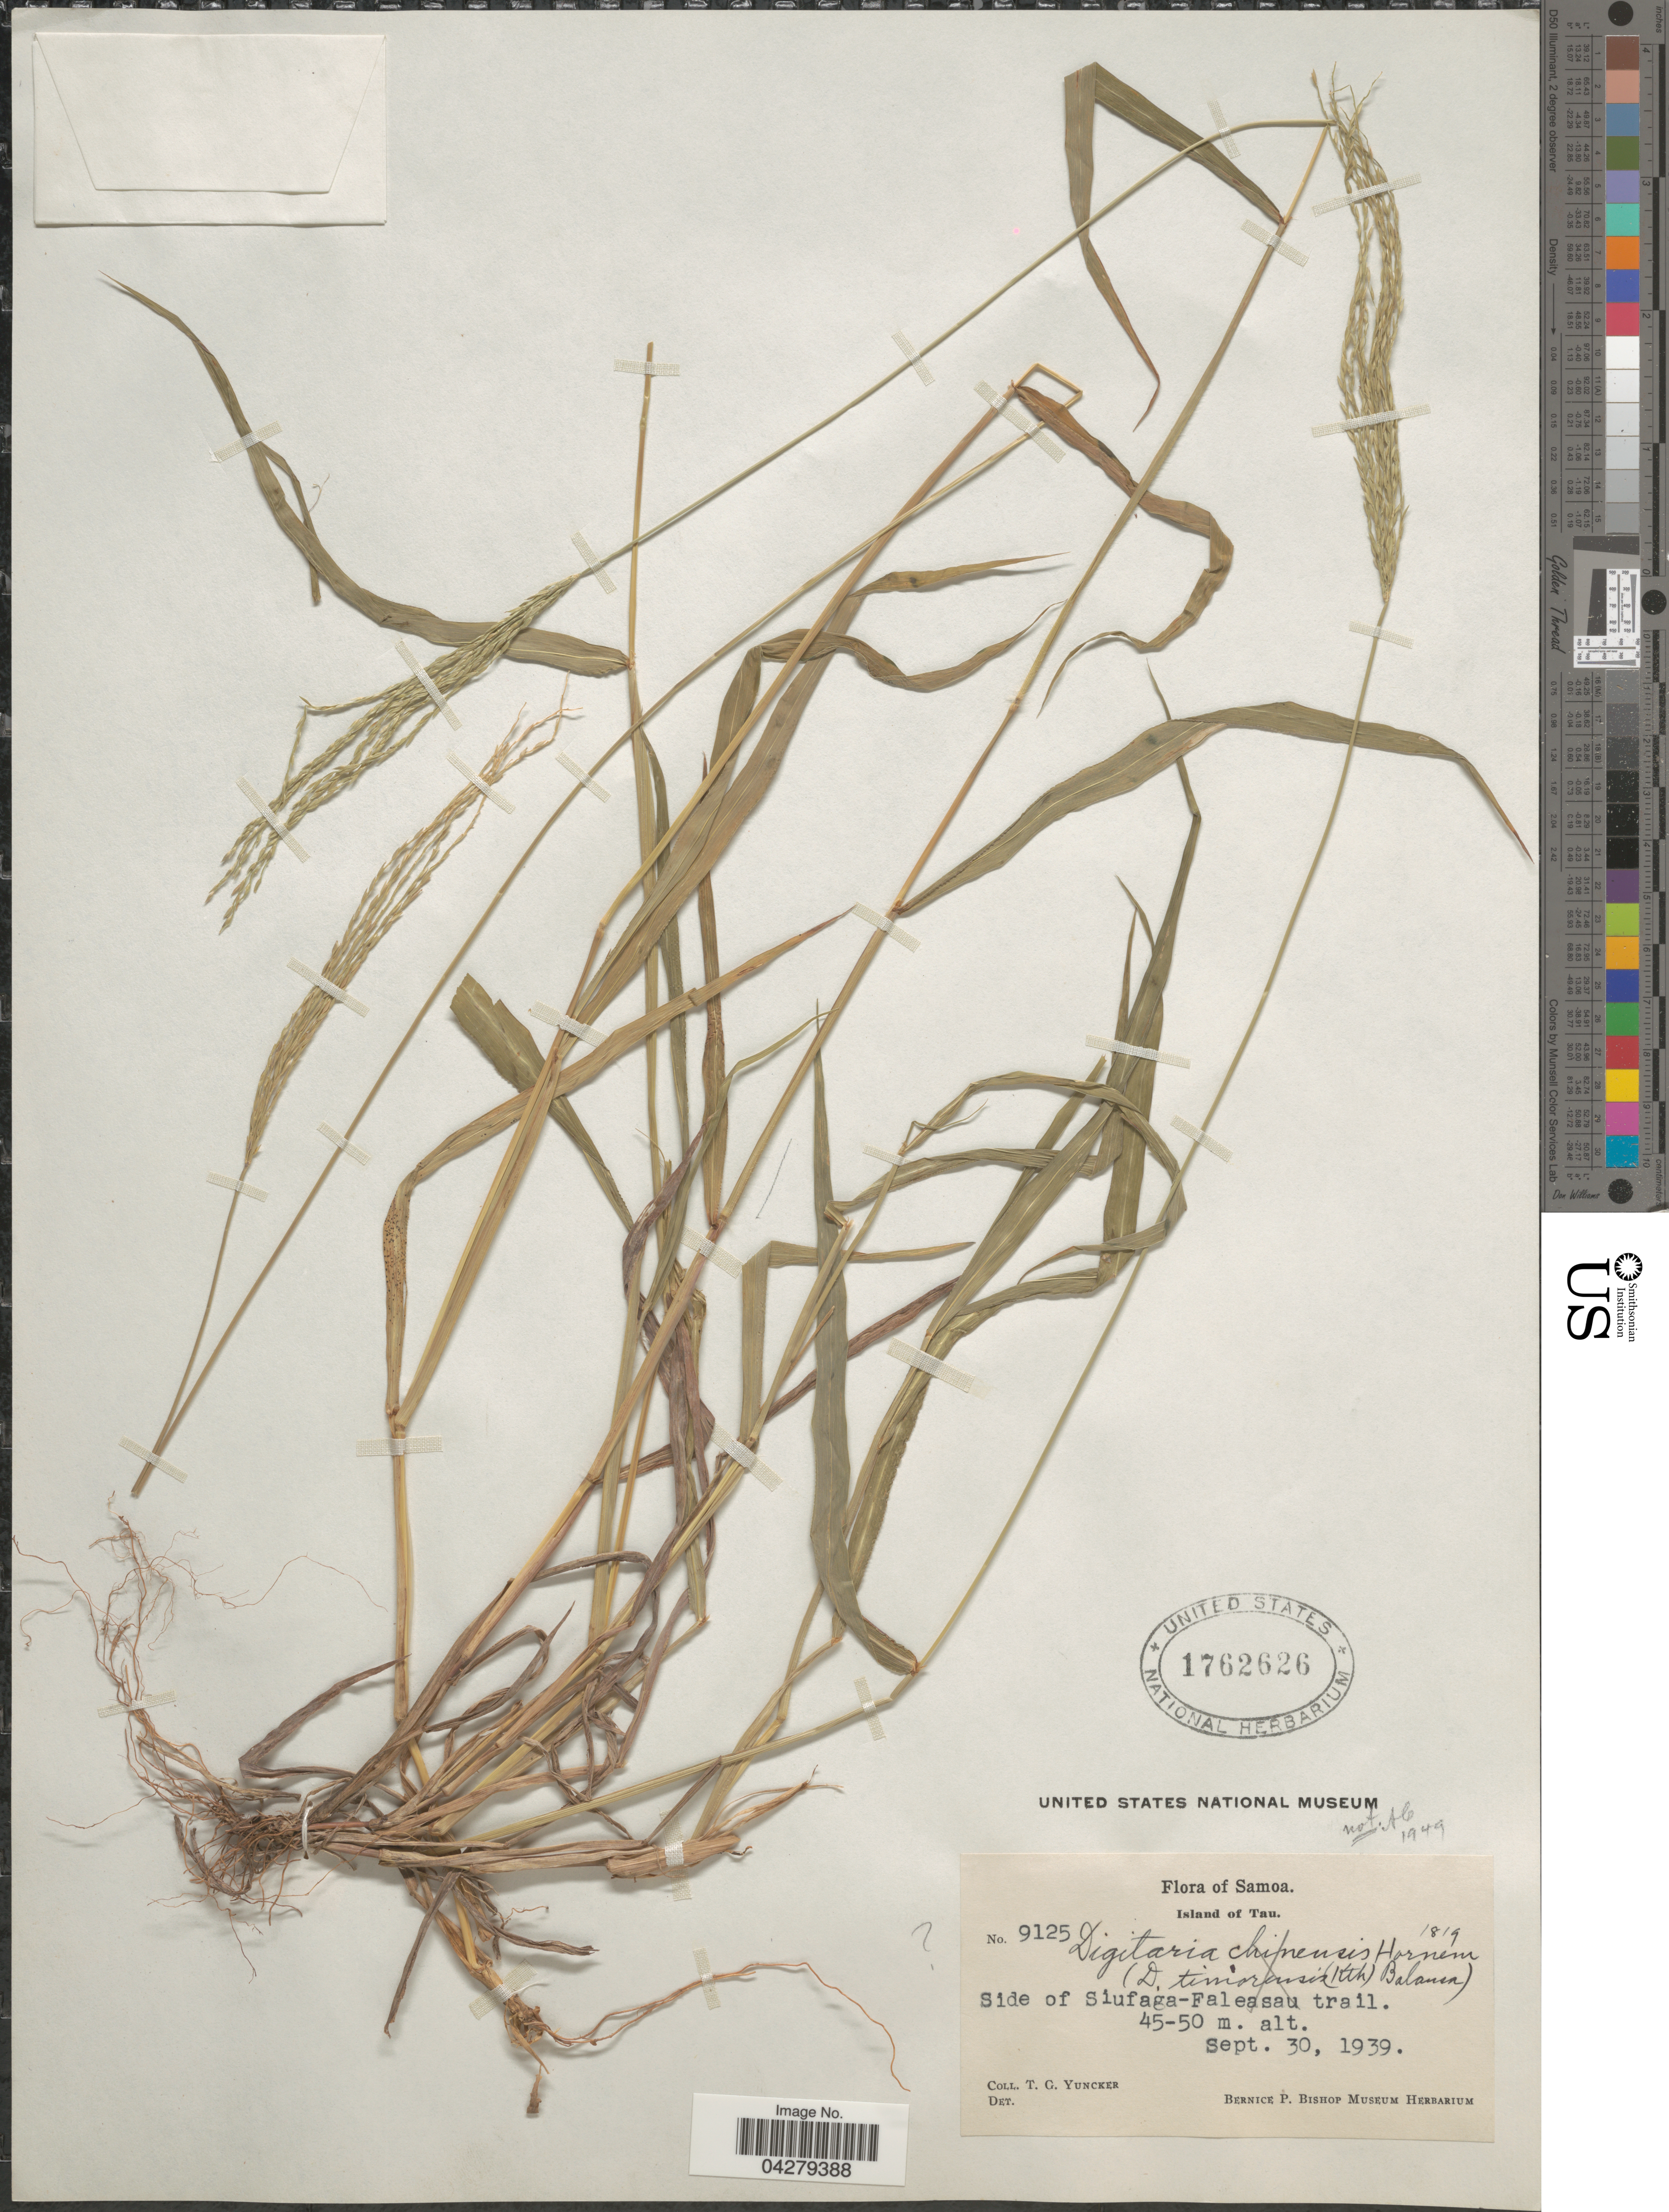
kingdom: Plantae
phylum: Tracheophyta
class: Liliopsida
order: Poales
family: Poaceae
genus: Digitaria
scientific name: Digitaria sp.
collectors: T. G. Yuncker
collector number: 9125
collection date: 1939-09-30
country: American Samoa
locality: Samoa. Island of Tau. Side of Siufaga-Faleasau trail.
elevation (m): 45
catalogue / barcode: US 1762626